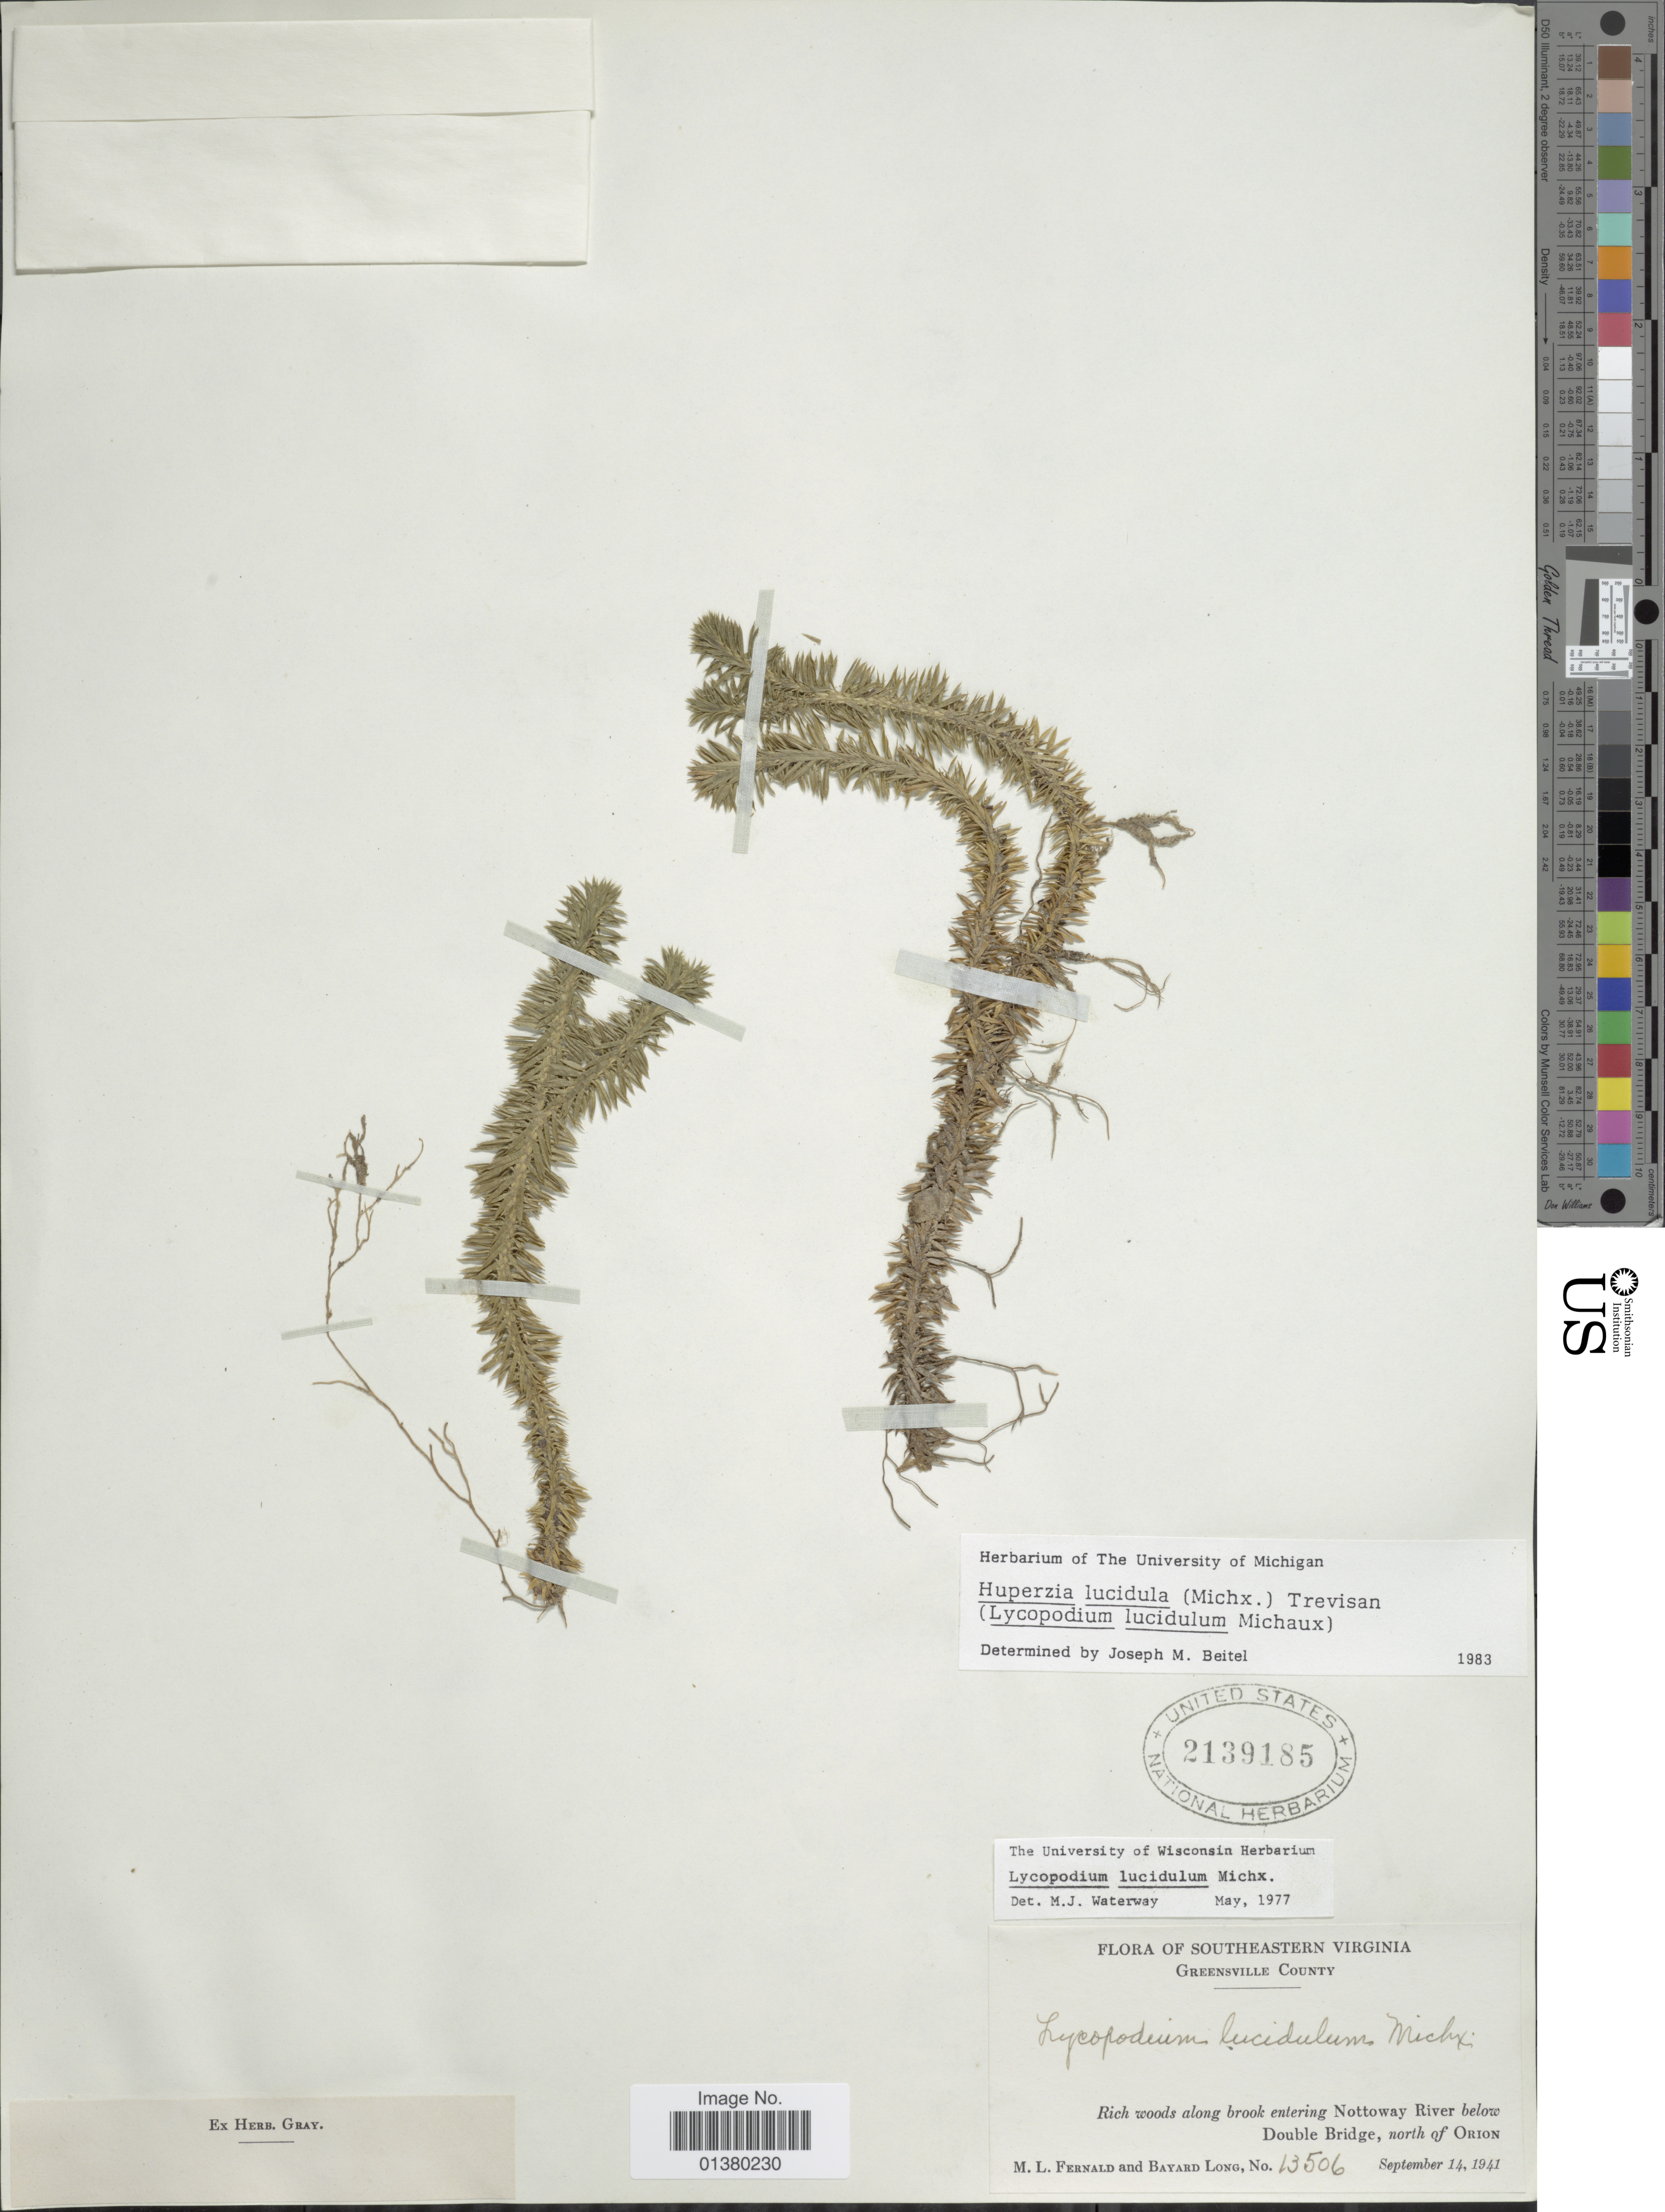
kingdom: Plantae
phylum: Tracheophyta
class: Lycopodiopsida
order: Lycopodiales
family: Lycopodiaceae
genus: Huperzia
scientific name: Huperzia lucidula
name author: (Michx.) Trevis.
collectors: M. L. Fernald & B. H. Long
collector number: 13506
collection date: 1941-09-14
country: United States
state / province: Virginia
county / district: Greensville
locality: Southeastern Virginia, Greensville County, Rich woods along brook entering Nottoway River below Double Bridge, north of Orion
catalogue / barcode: US 2139185